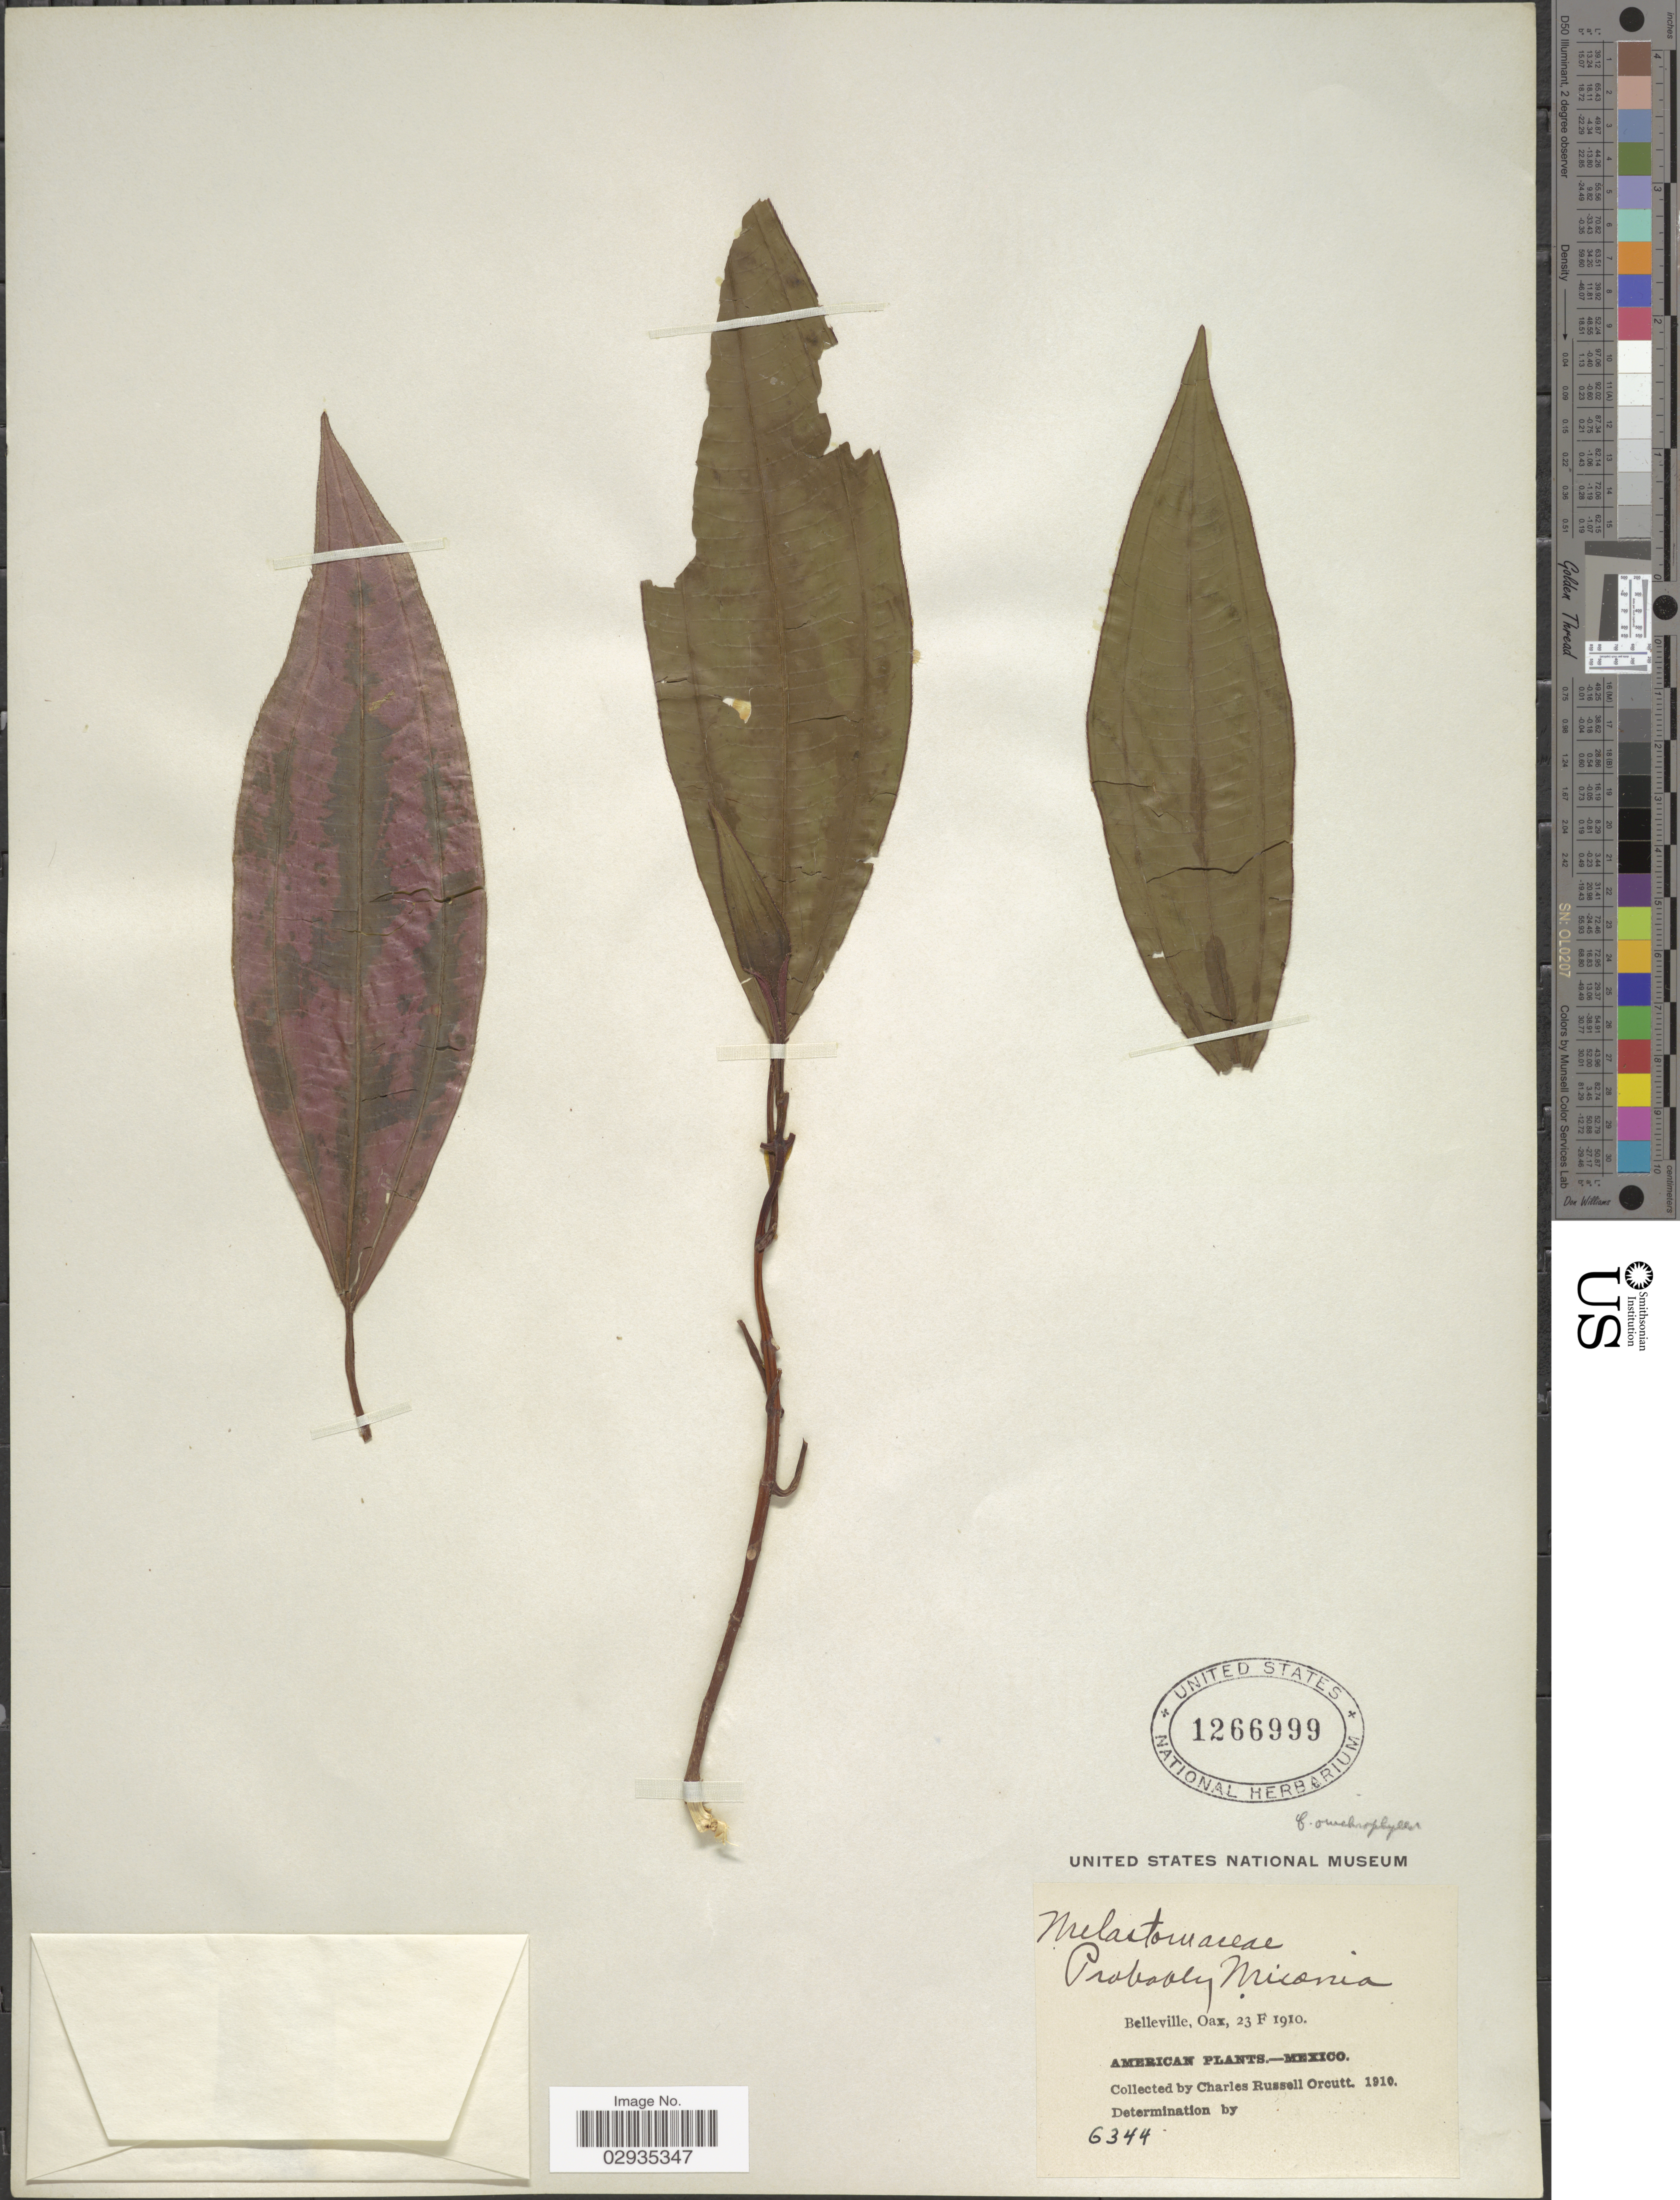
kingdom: Plantae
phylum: Tracheophyta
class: Magnoliopsida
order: Myrtales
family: Melastomataceae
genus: Miconia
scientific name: Miconia oinochrophylla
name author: Donn. Sm.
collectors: C. R. Orcutt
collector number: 6344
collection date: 1910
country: Mexico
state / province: Oaxaca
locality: Belleville, 23 F 1910.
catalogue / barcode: US 1266999